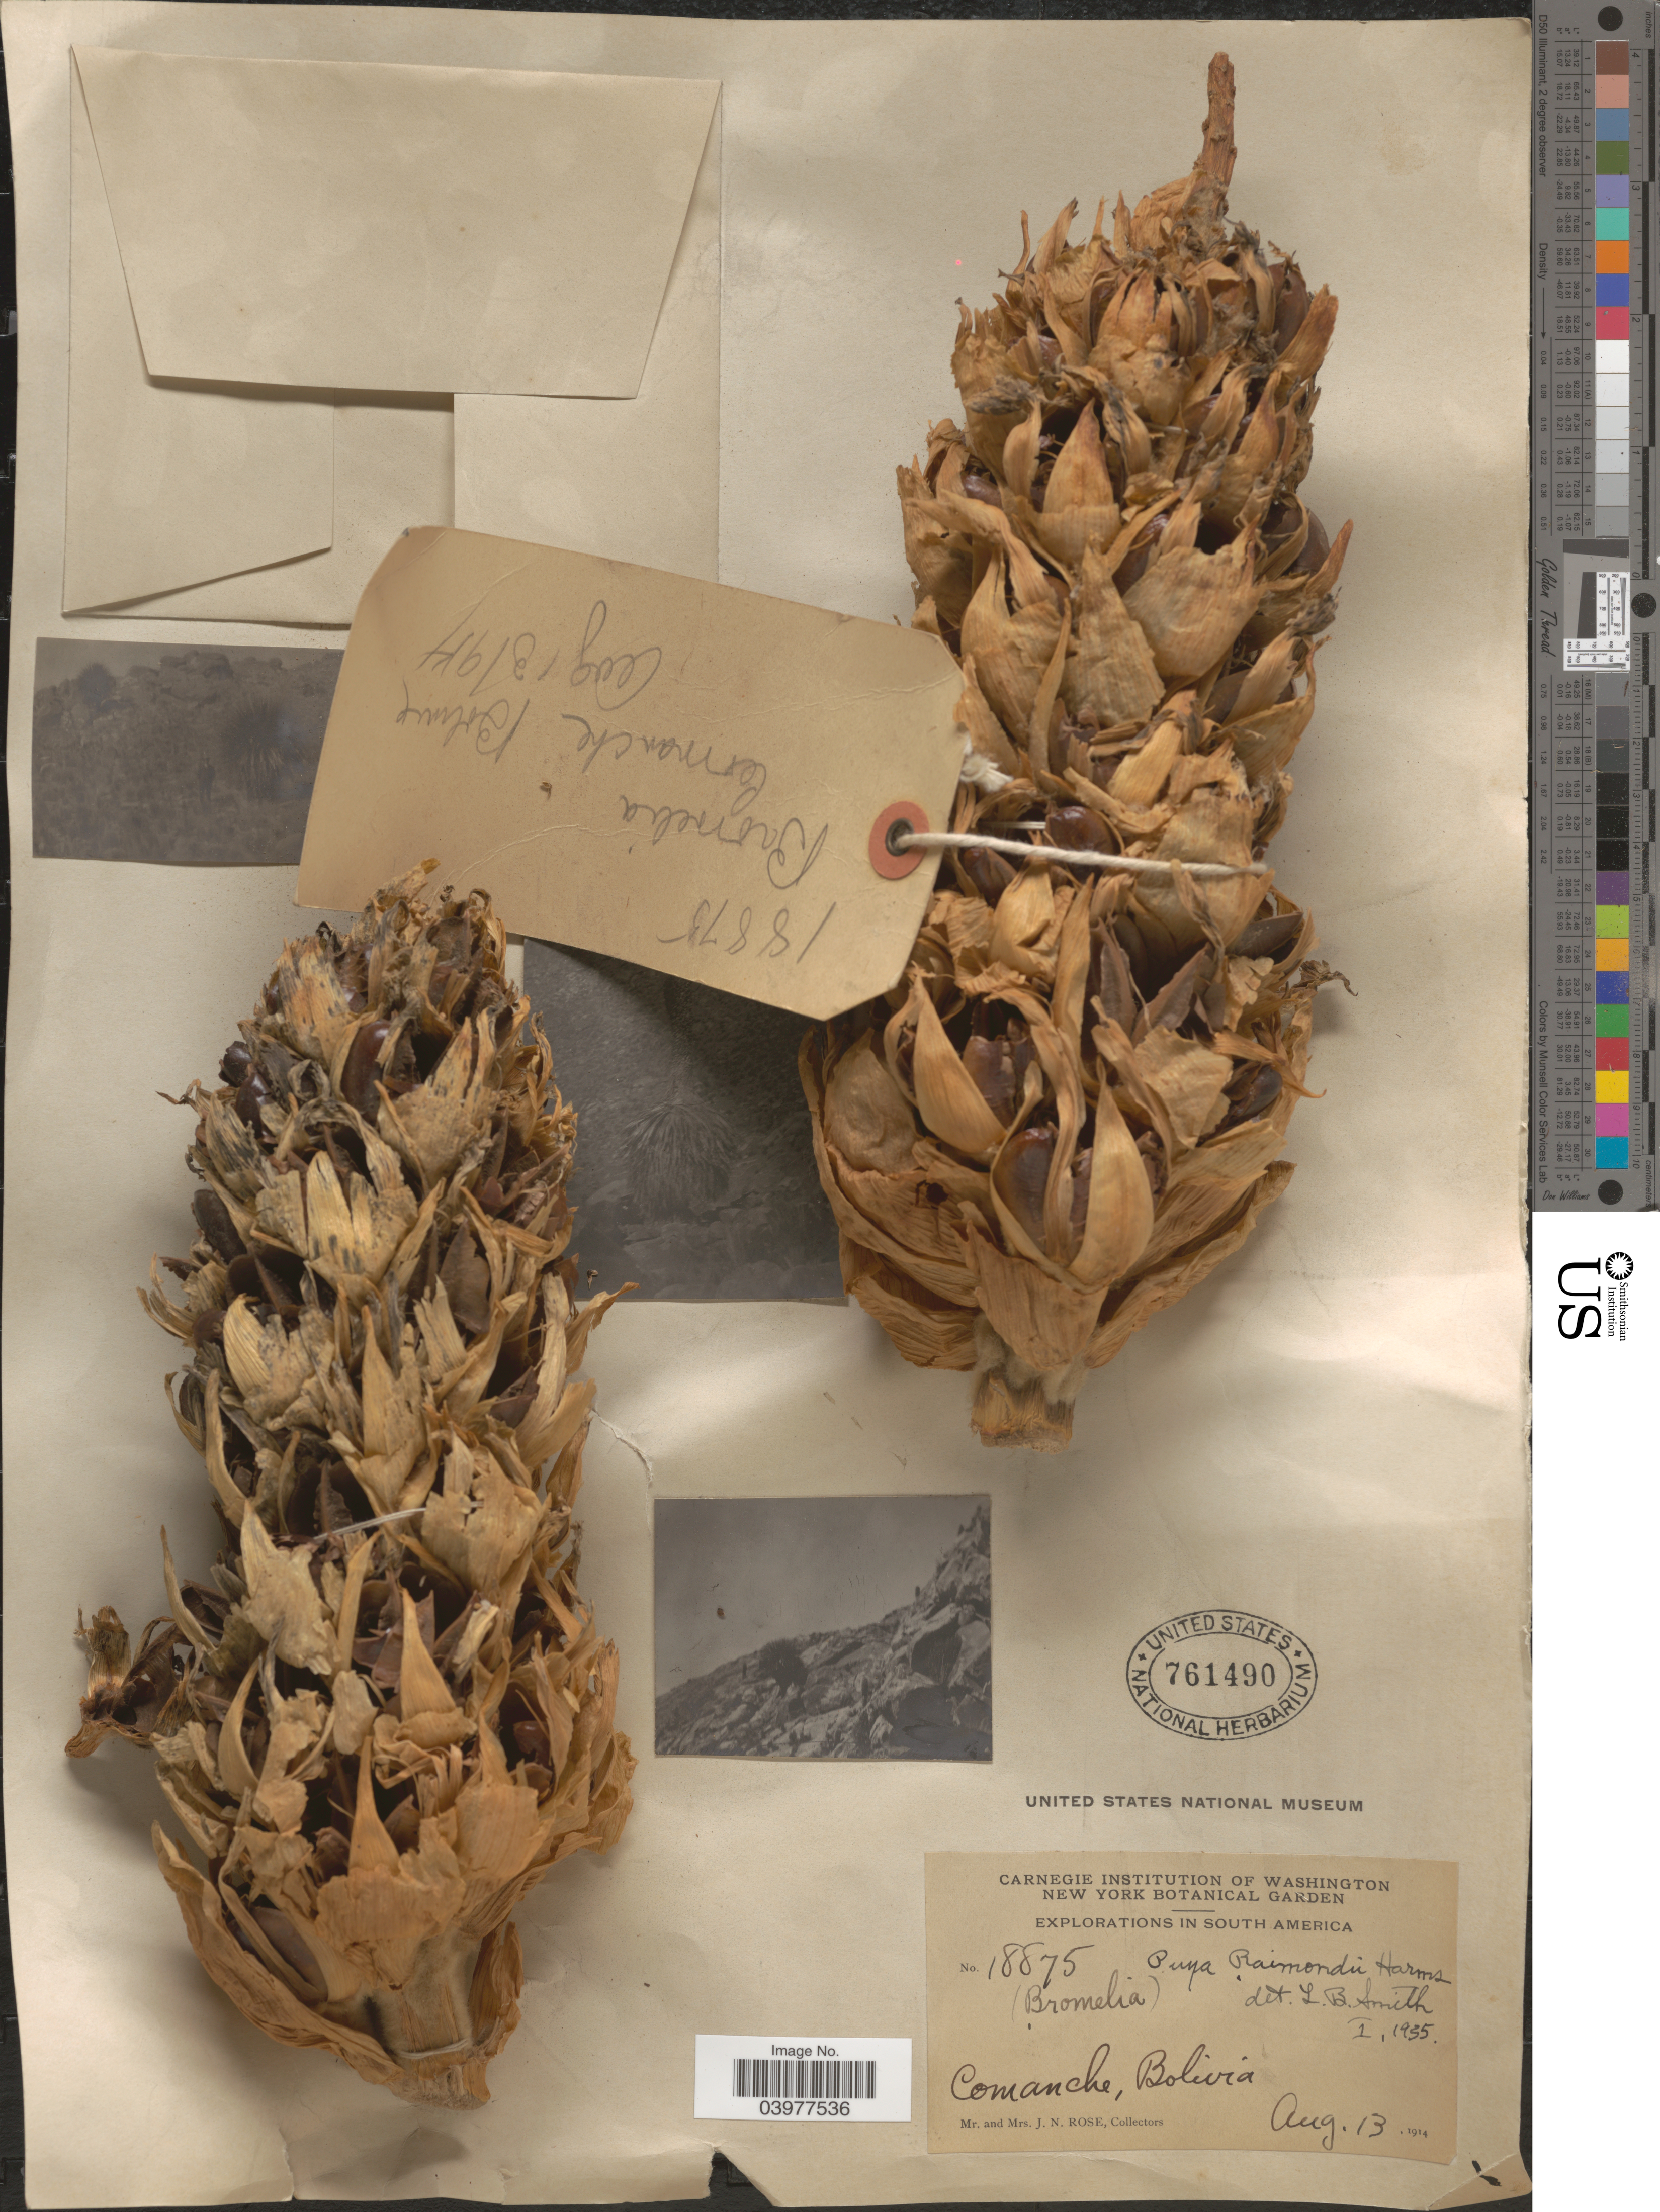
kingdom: Plantae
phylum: Tracheophyta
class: Liliopsida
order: Poales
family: Bromeliaceae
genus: Puya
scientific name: Puya raimondii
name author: Harms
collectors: J. N. Rose & L. B. Rose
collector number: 18875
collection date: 1914-08-13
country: Bolivia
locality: Comanche.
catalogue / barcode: US 761490